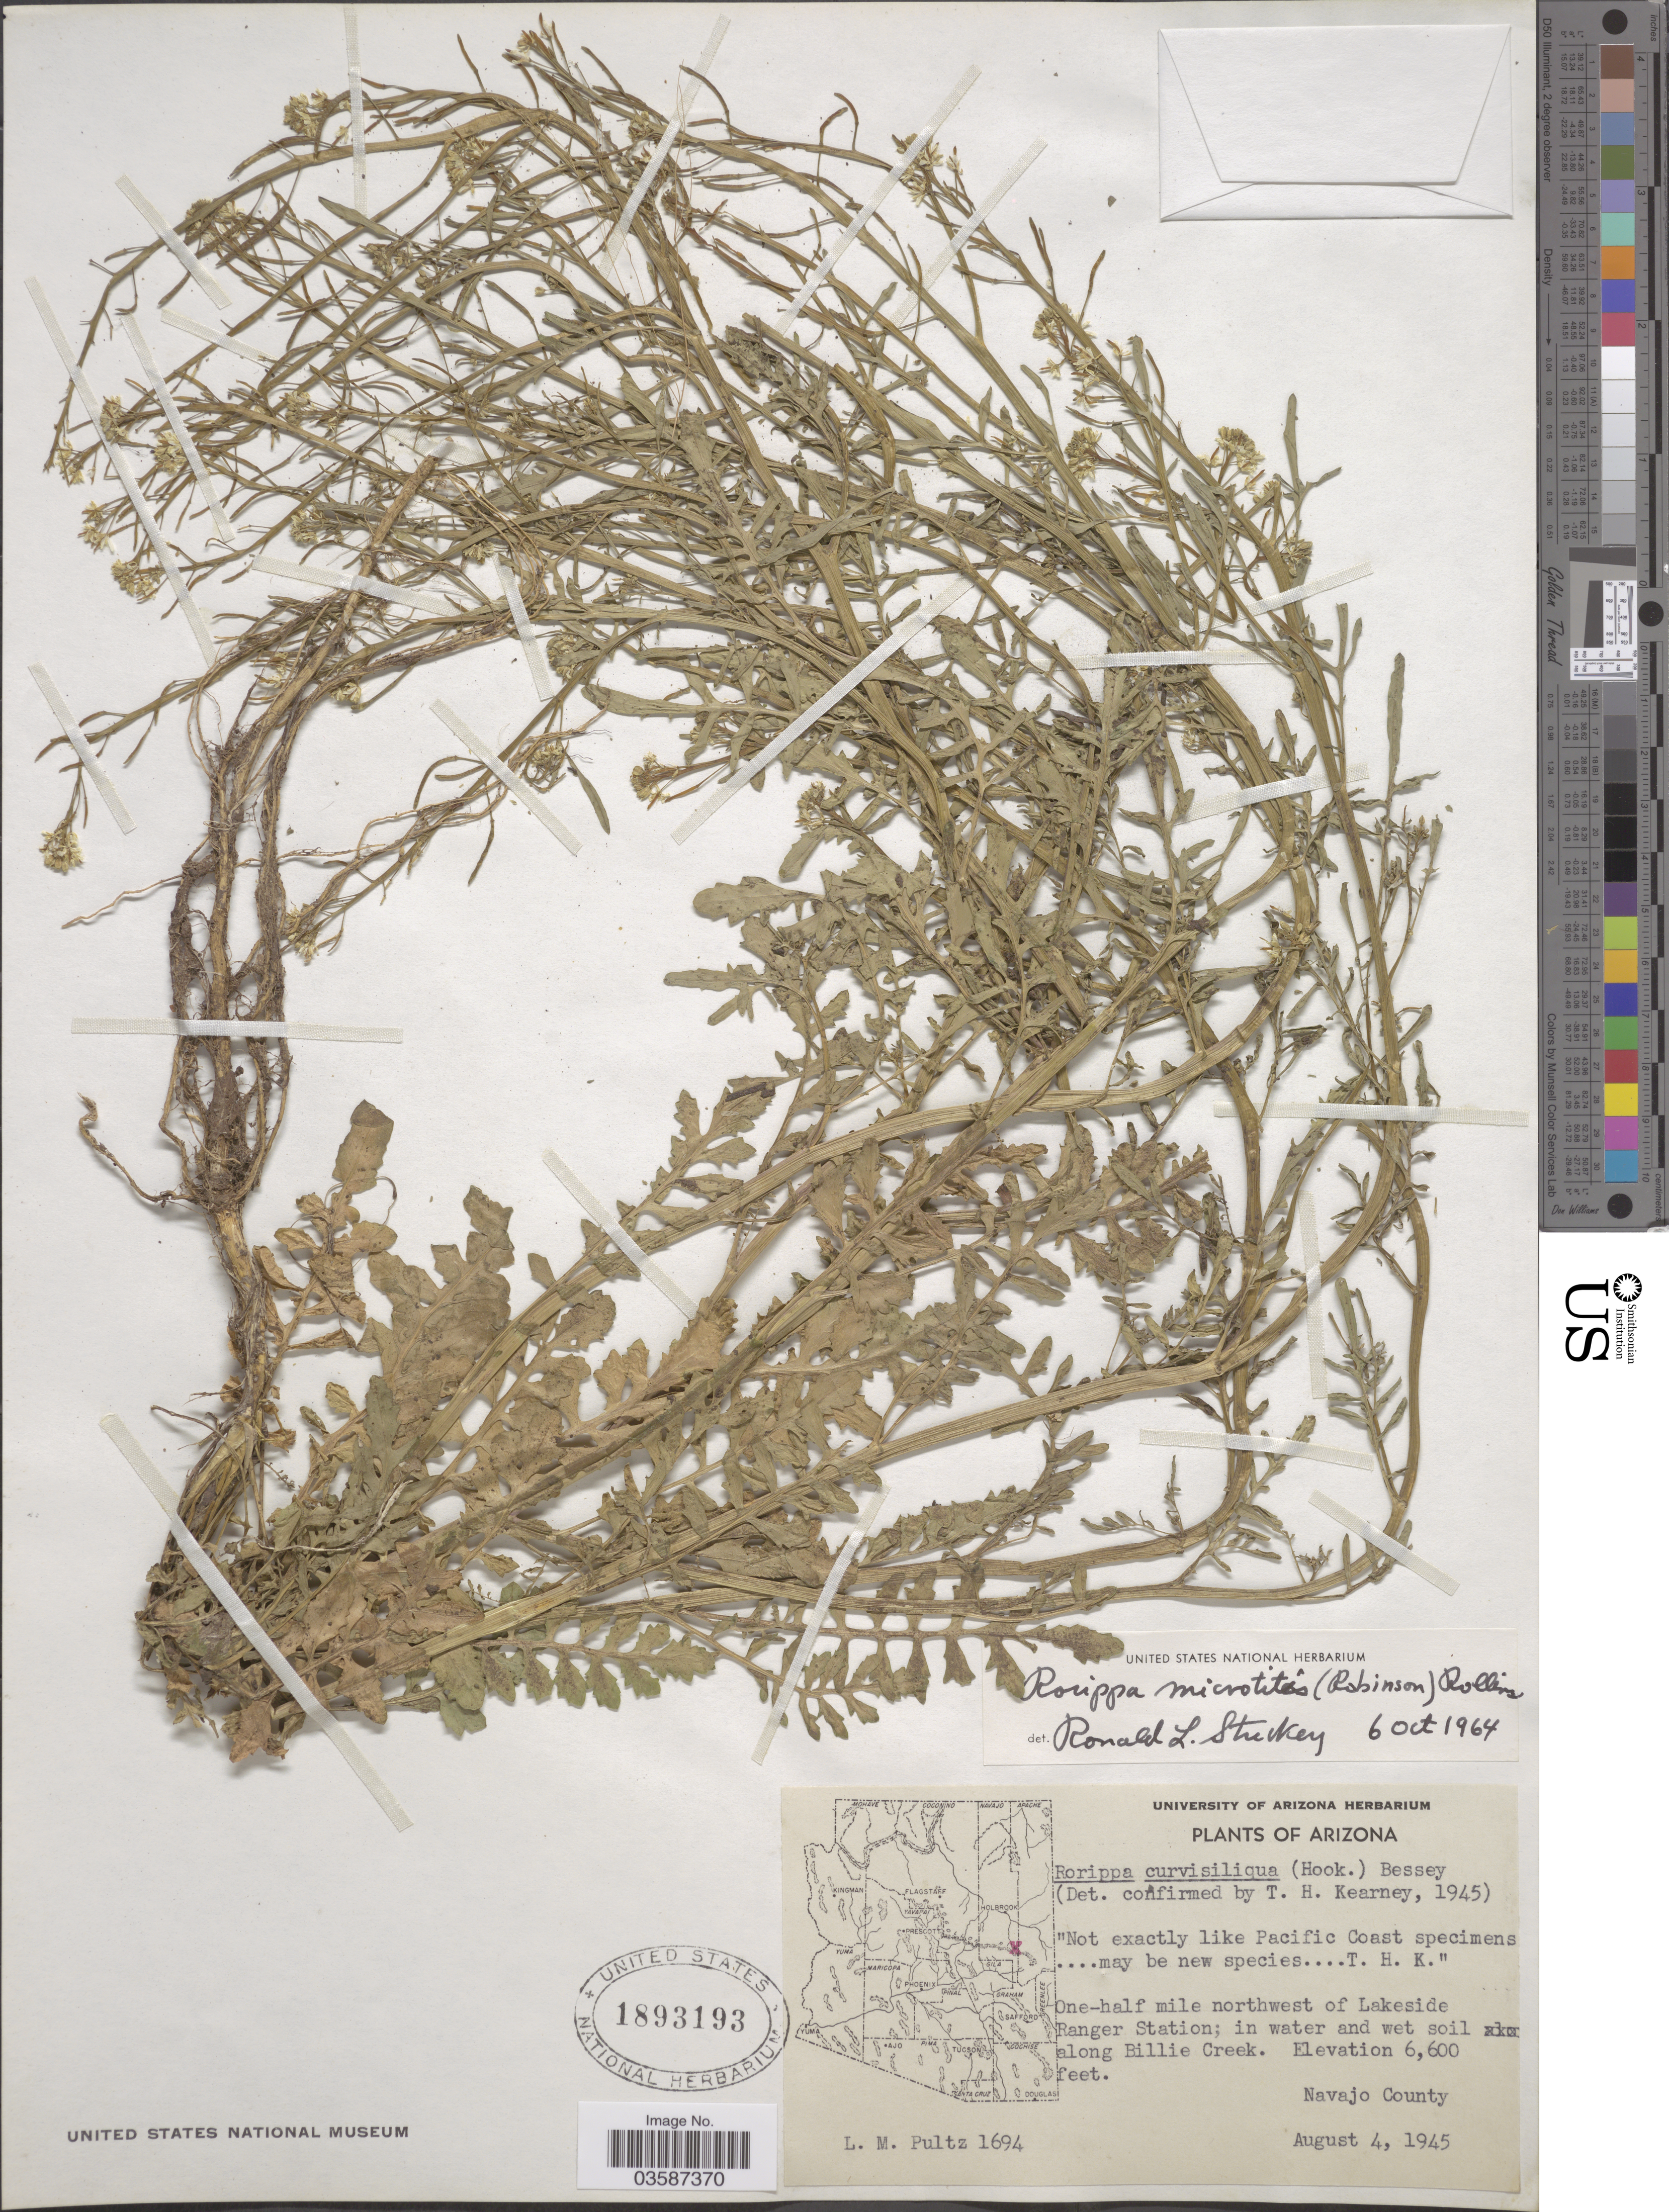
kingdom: Plantae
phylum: Tracheophyta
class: Magnoliopsida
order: Brassicales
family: Brassicaceae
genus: Rorippa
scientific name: Rorippa microtitis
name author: (B.L. Rob.) Rollins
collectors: L. Pultz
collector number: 1694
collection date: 1945-08-04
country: United States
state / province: Arizona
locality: One-half mile northwest of Lakeside Ranger Station; in water and wet soil along Billie Creek. Navajo County.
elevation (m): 2012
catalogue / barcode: US 1893193